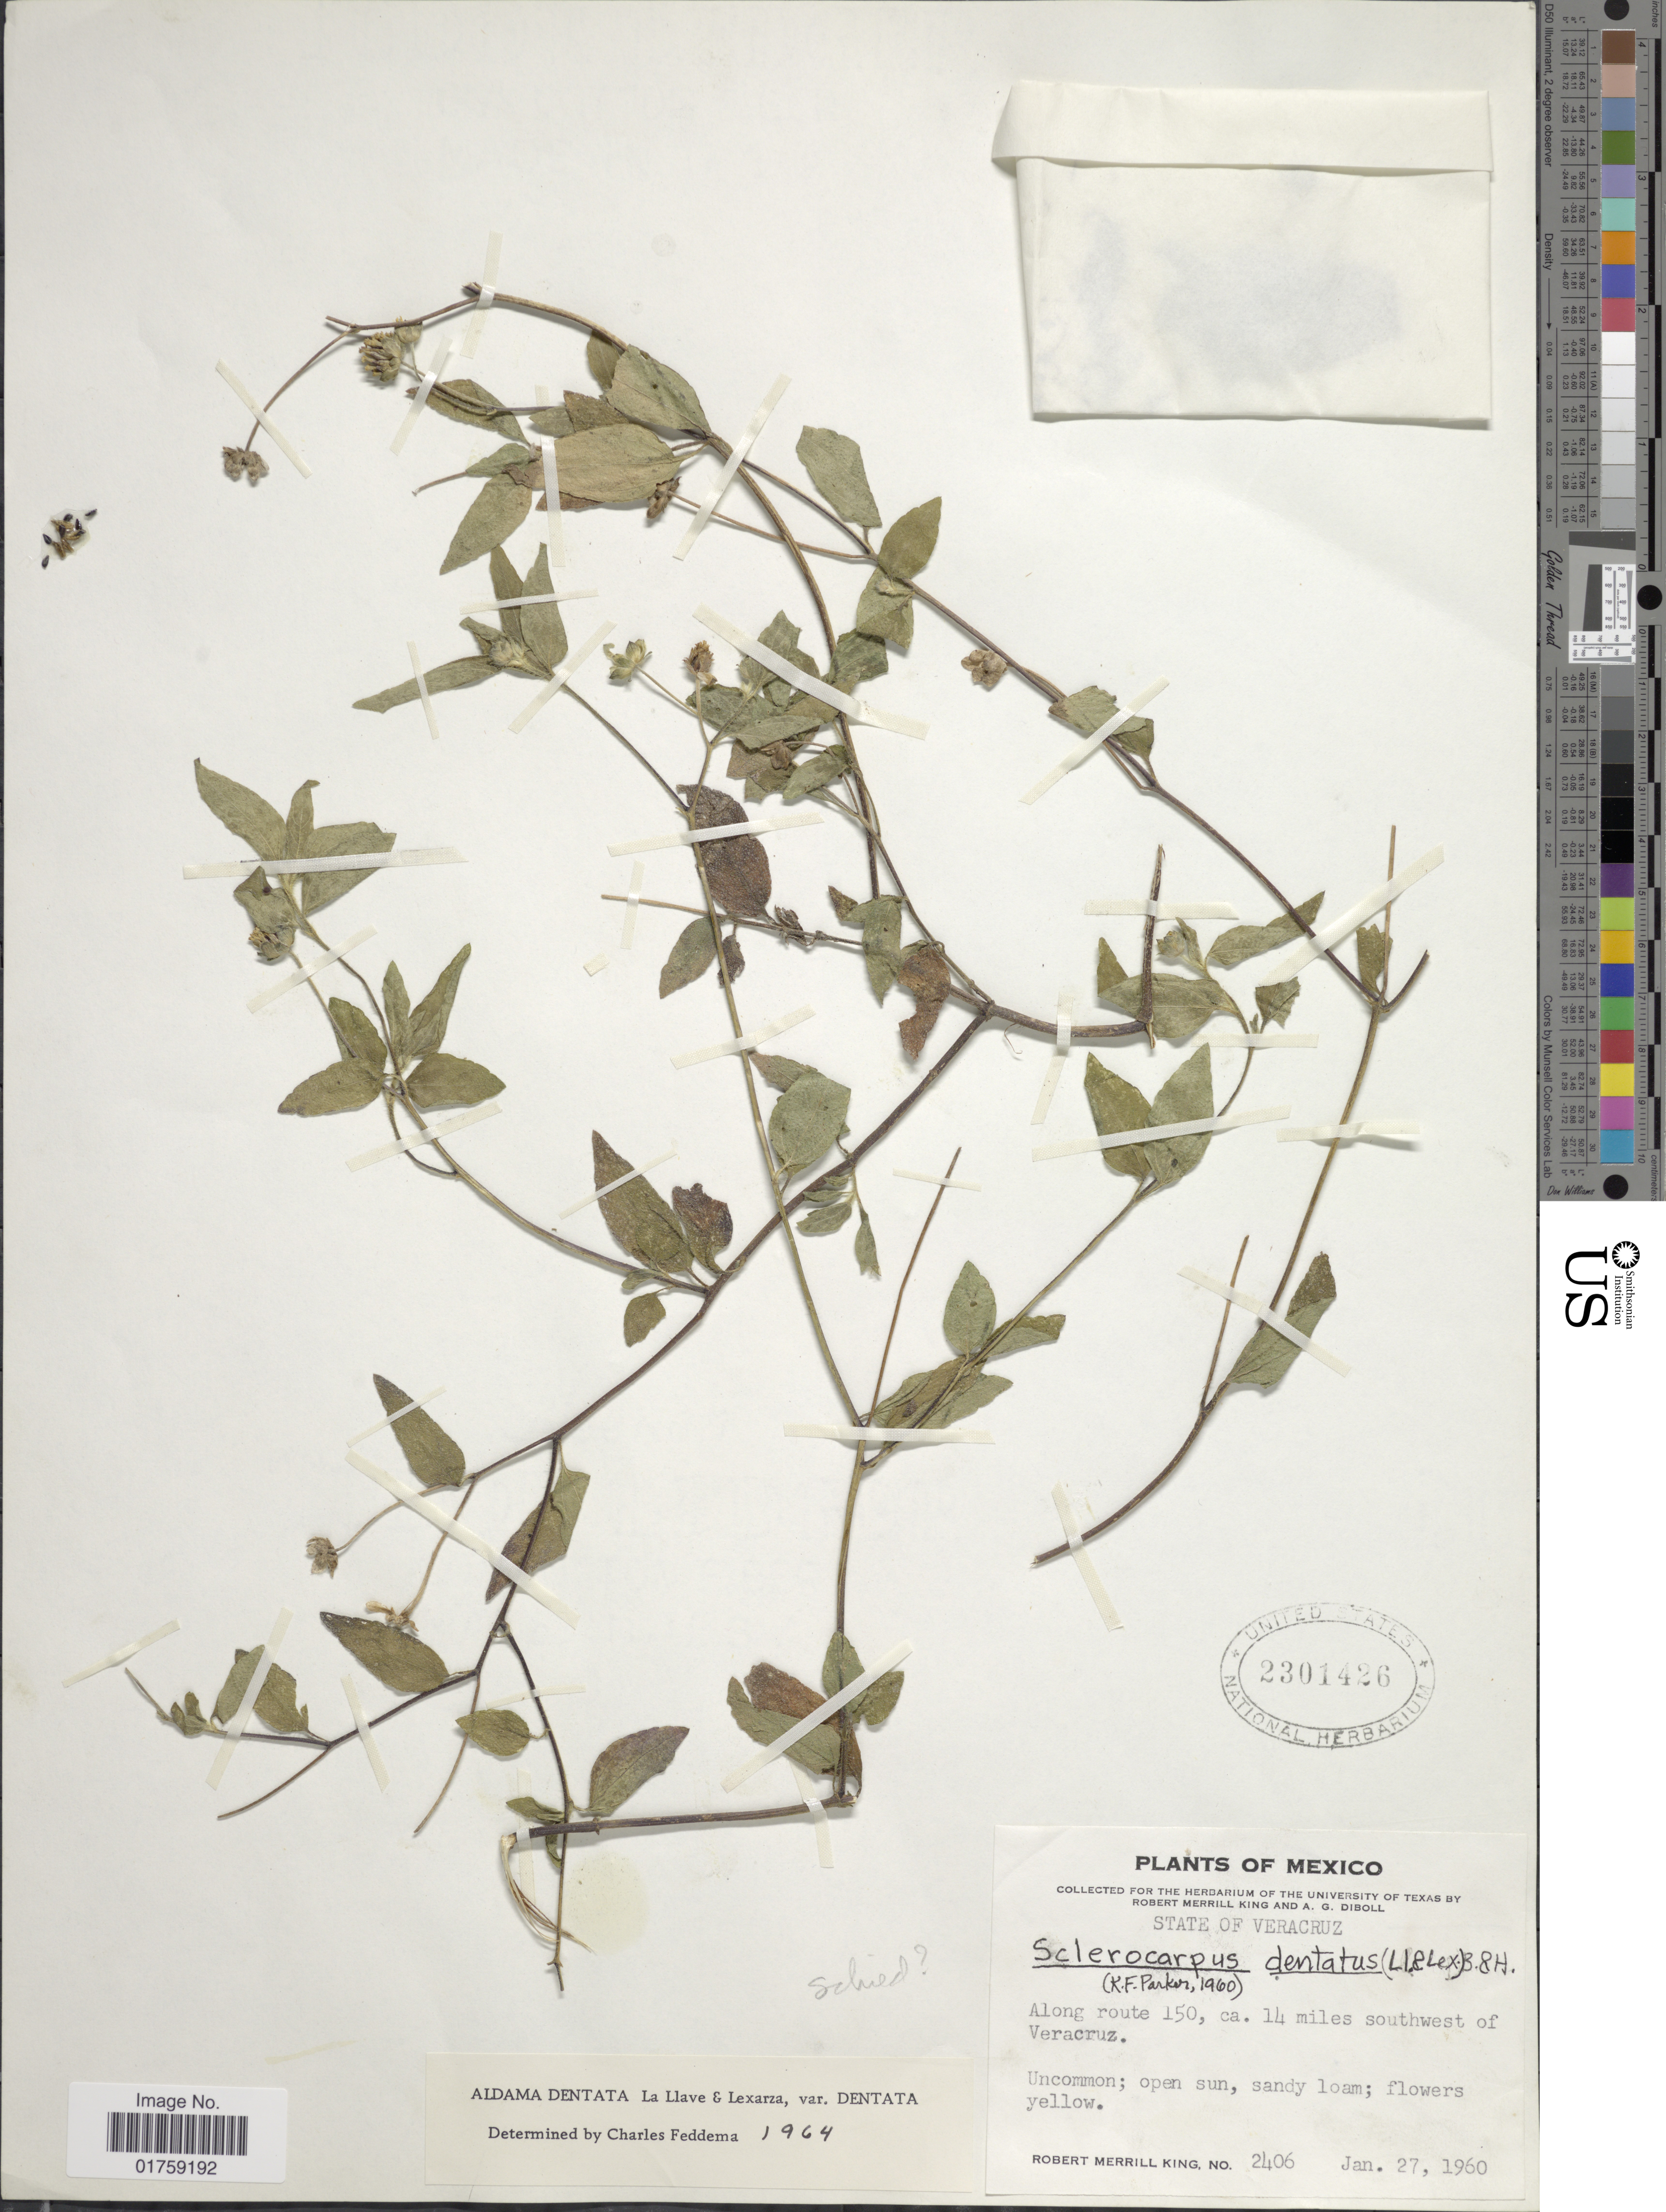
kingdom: Plantae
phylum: Tracheophyta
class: Magnoliopsida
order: Asterales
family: Asteraceae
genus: Sclerocarpus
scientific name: Sclerocarpus dentatus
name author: (La Llave) Benth. & Hook. f. ex Hemsl.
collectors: R. M. King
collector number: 2406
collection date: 1960-01-27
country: Mexico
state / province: Veracruz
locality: Mexico. State of Veracruz. Along route 150, ca. 14 miles southwest of Veracruz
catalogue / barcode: US 2301426